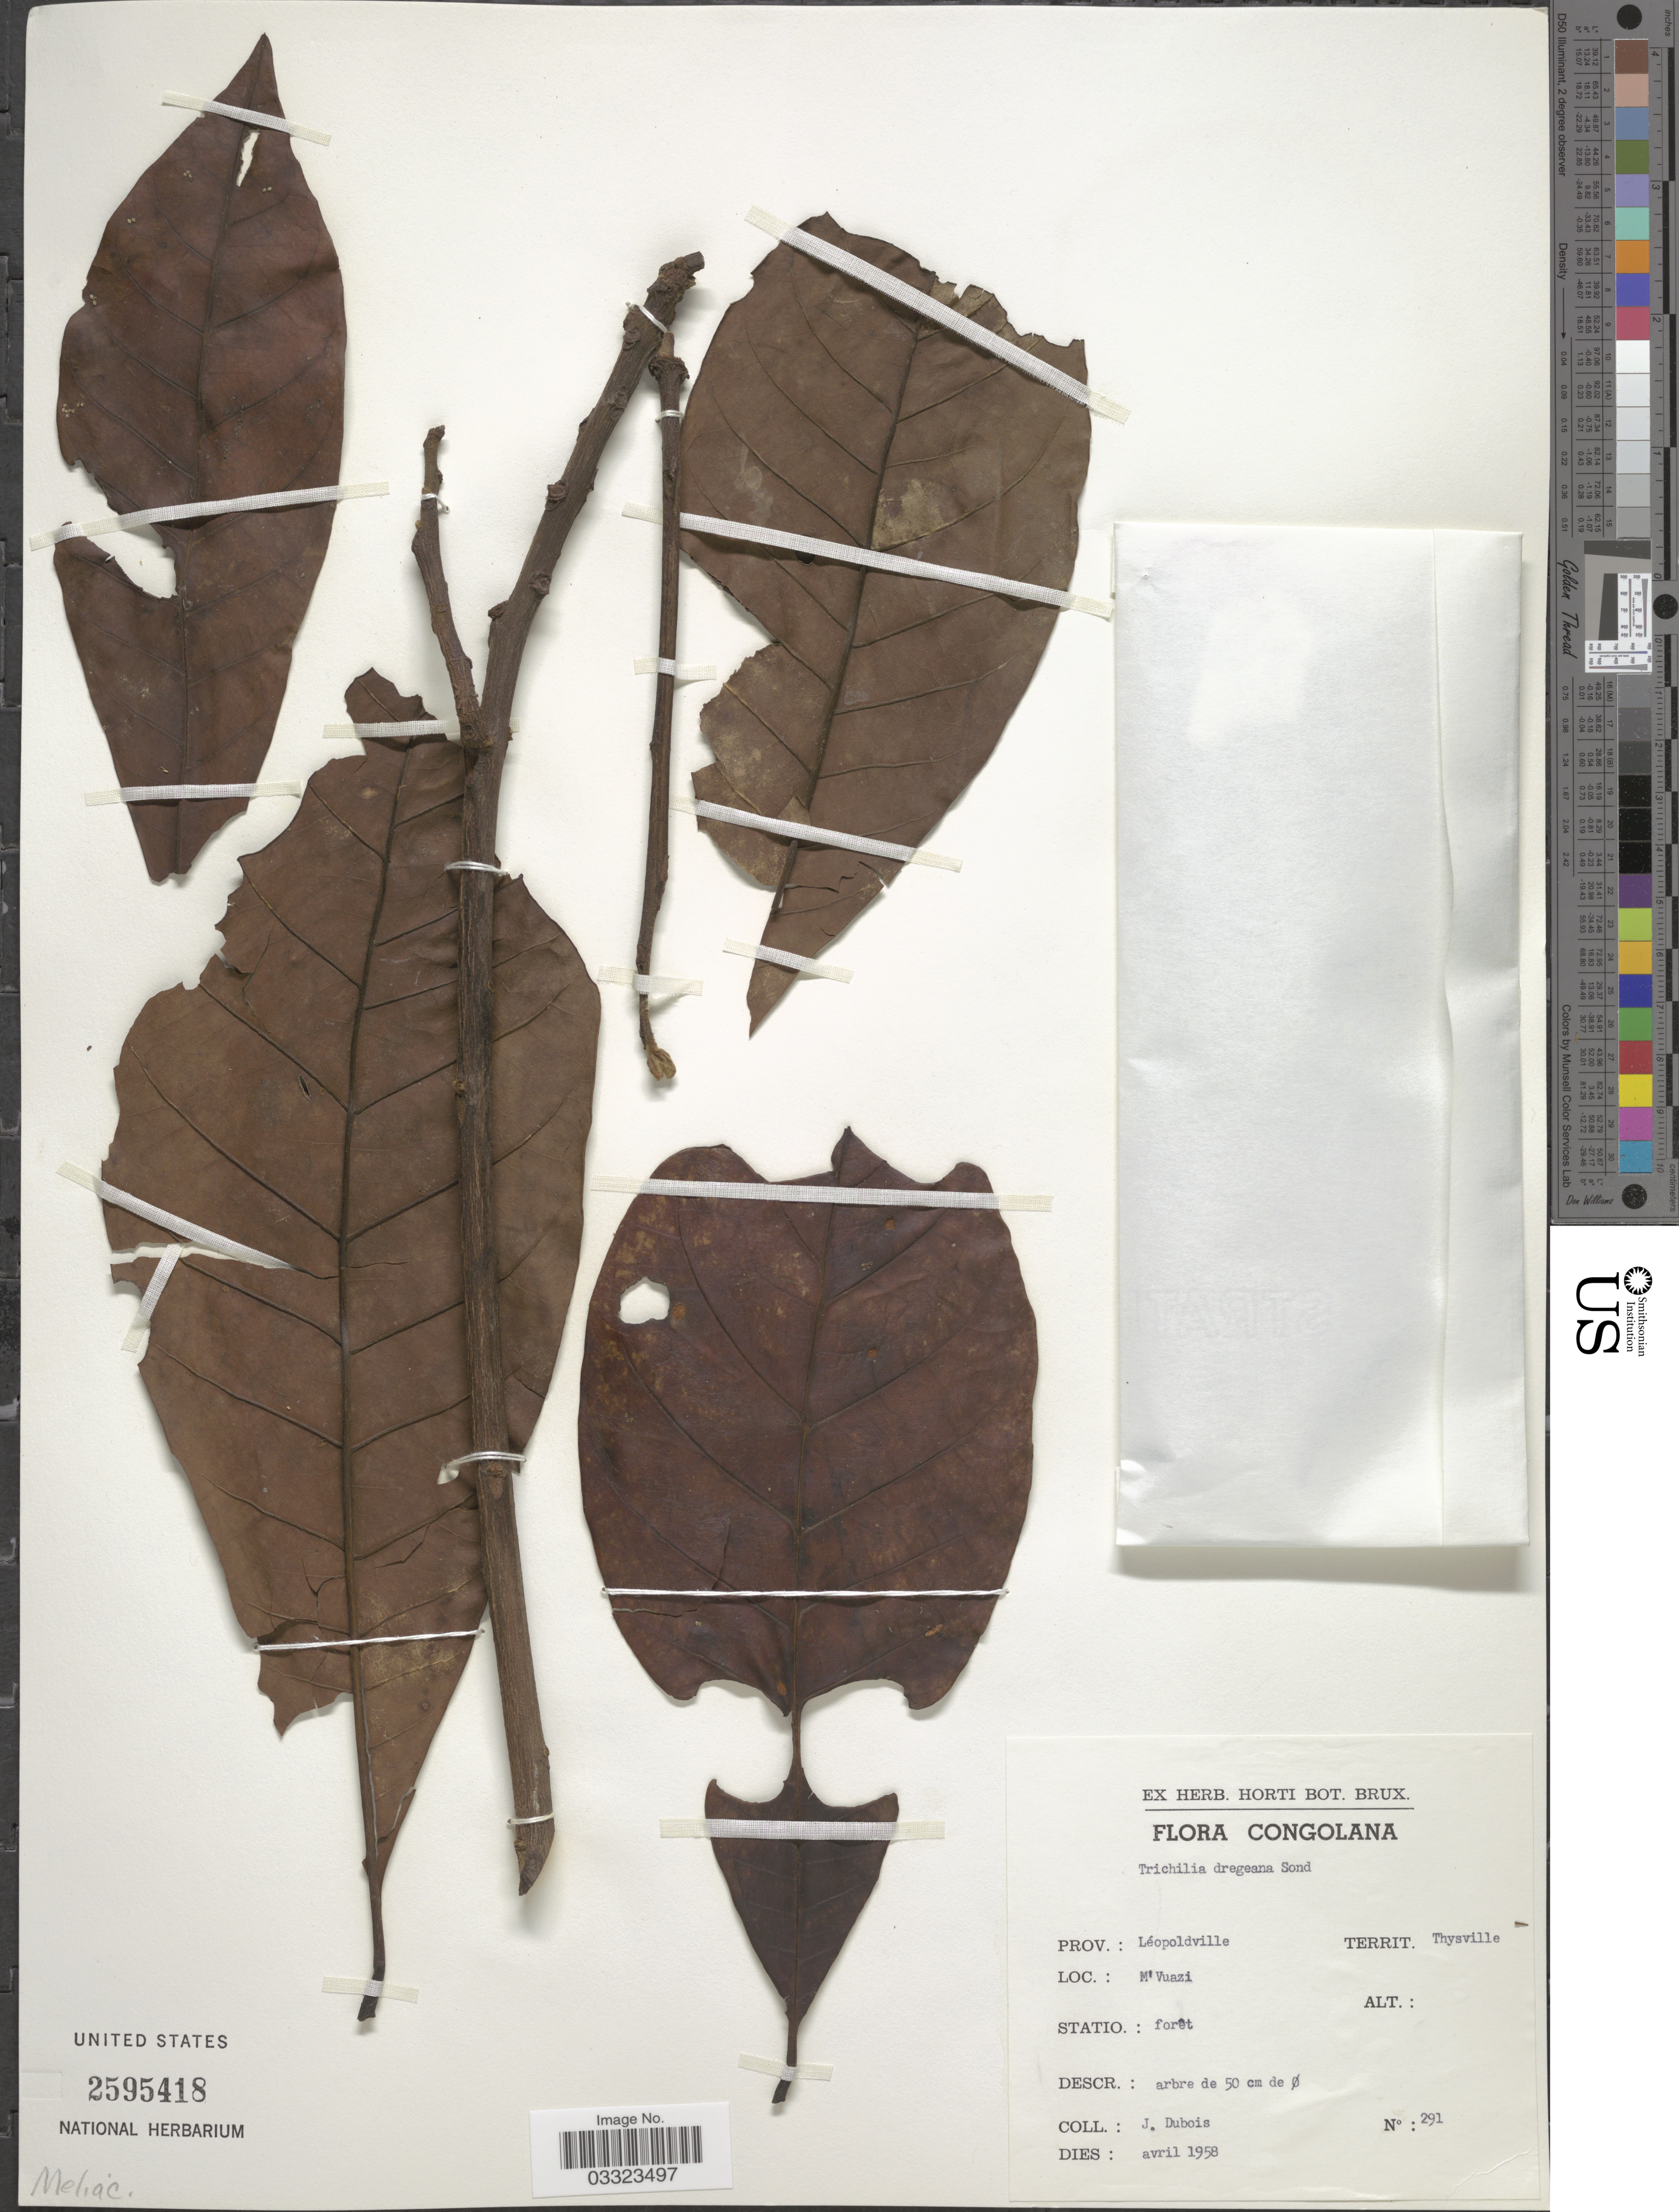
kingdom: Plantae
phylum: Tracheophyta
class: Magnoliopsida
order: Sapindales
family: Meliaceae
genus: Trichilia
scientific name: Trichilia dregeana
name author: Sond.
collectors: J. Dubois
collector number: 291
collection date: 1958-04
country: Congo, Democratic Republic of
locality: Congolana. Prov.: Léopoldville, Territ. Thysville. M'Vuazi.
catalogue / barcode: US 2595418